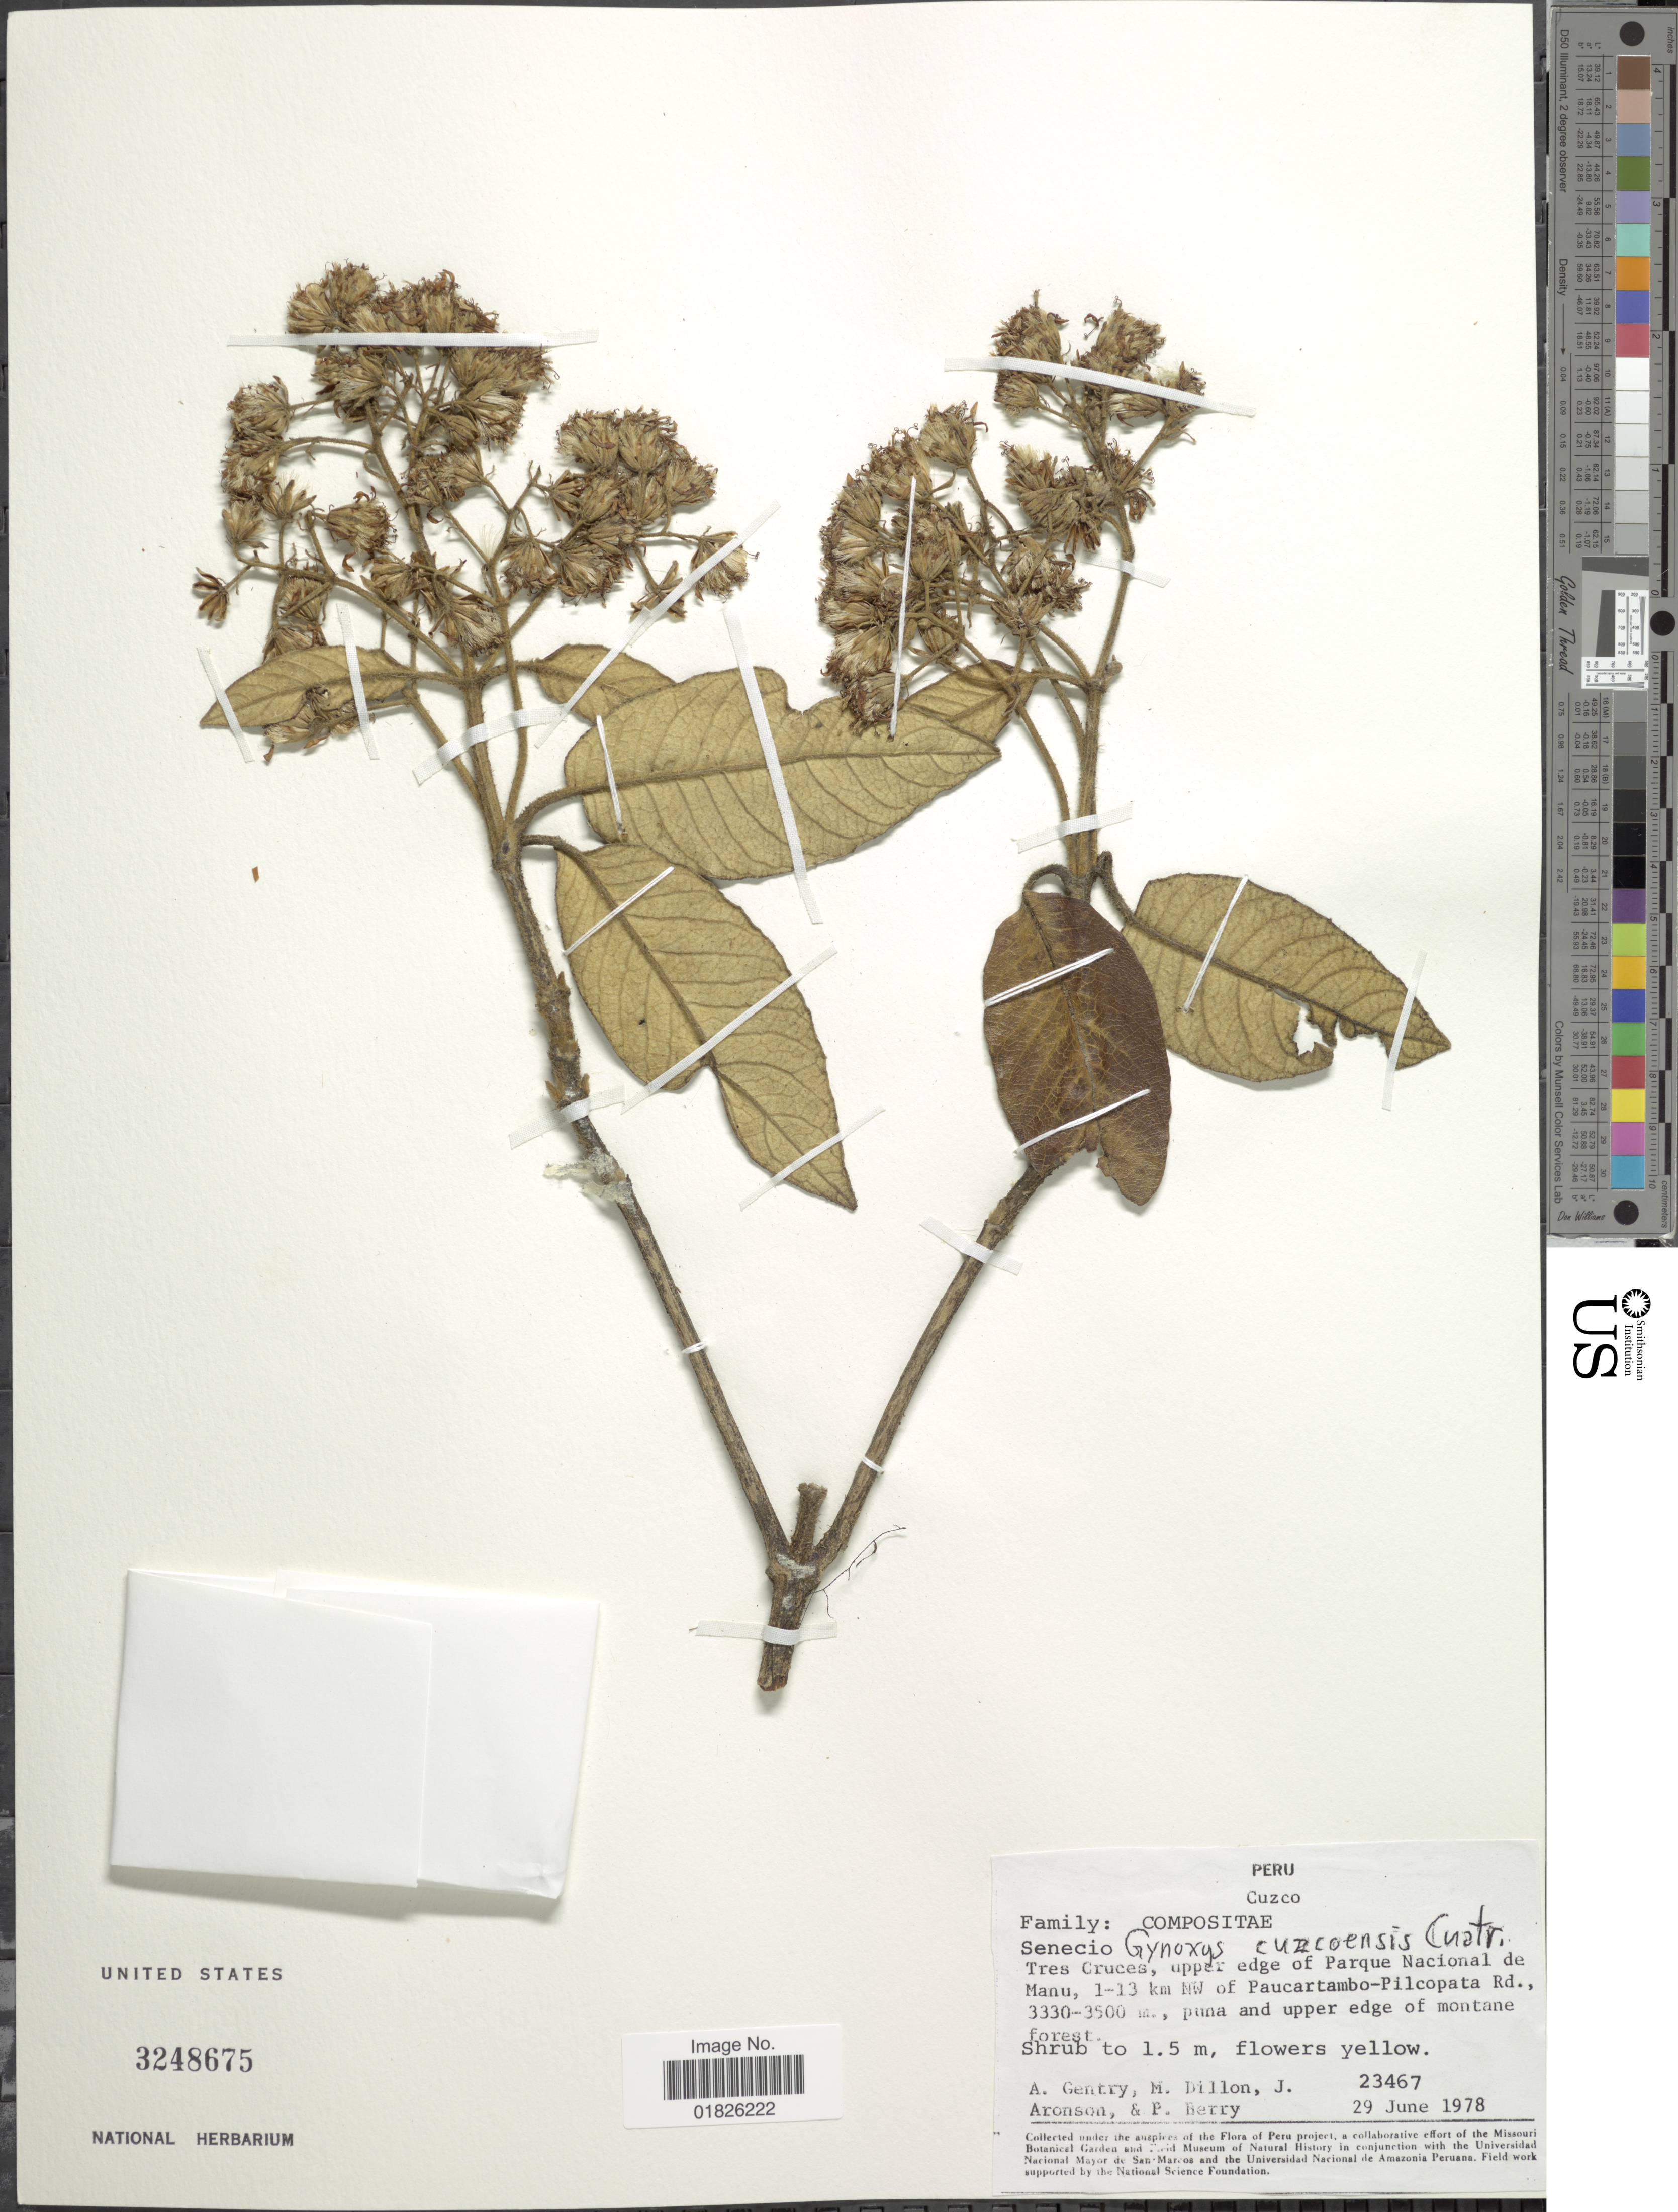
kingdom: Plantae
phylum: Tracheophyta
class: Magnoliopsida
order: Asterales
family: Asteraceae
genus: Gynoxys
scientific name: Gynoxys cuzcoensis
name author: Cuatrec.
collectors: A. H. Gentry, M. O. Dillon, J. Aronson & P. Berry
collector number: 23467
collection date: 1978-06-29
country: Peru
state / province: Cusco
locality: Tres Cruces, upper edge of Parque Nacional de Manu, 1-13 km NW of Paucartambo-Pilcopata Rd., puna and upper edge of montane forest.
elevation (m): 3330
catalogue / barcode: US 3248675